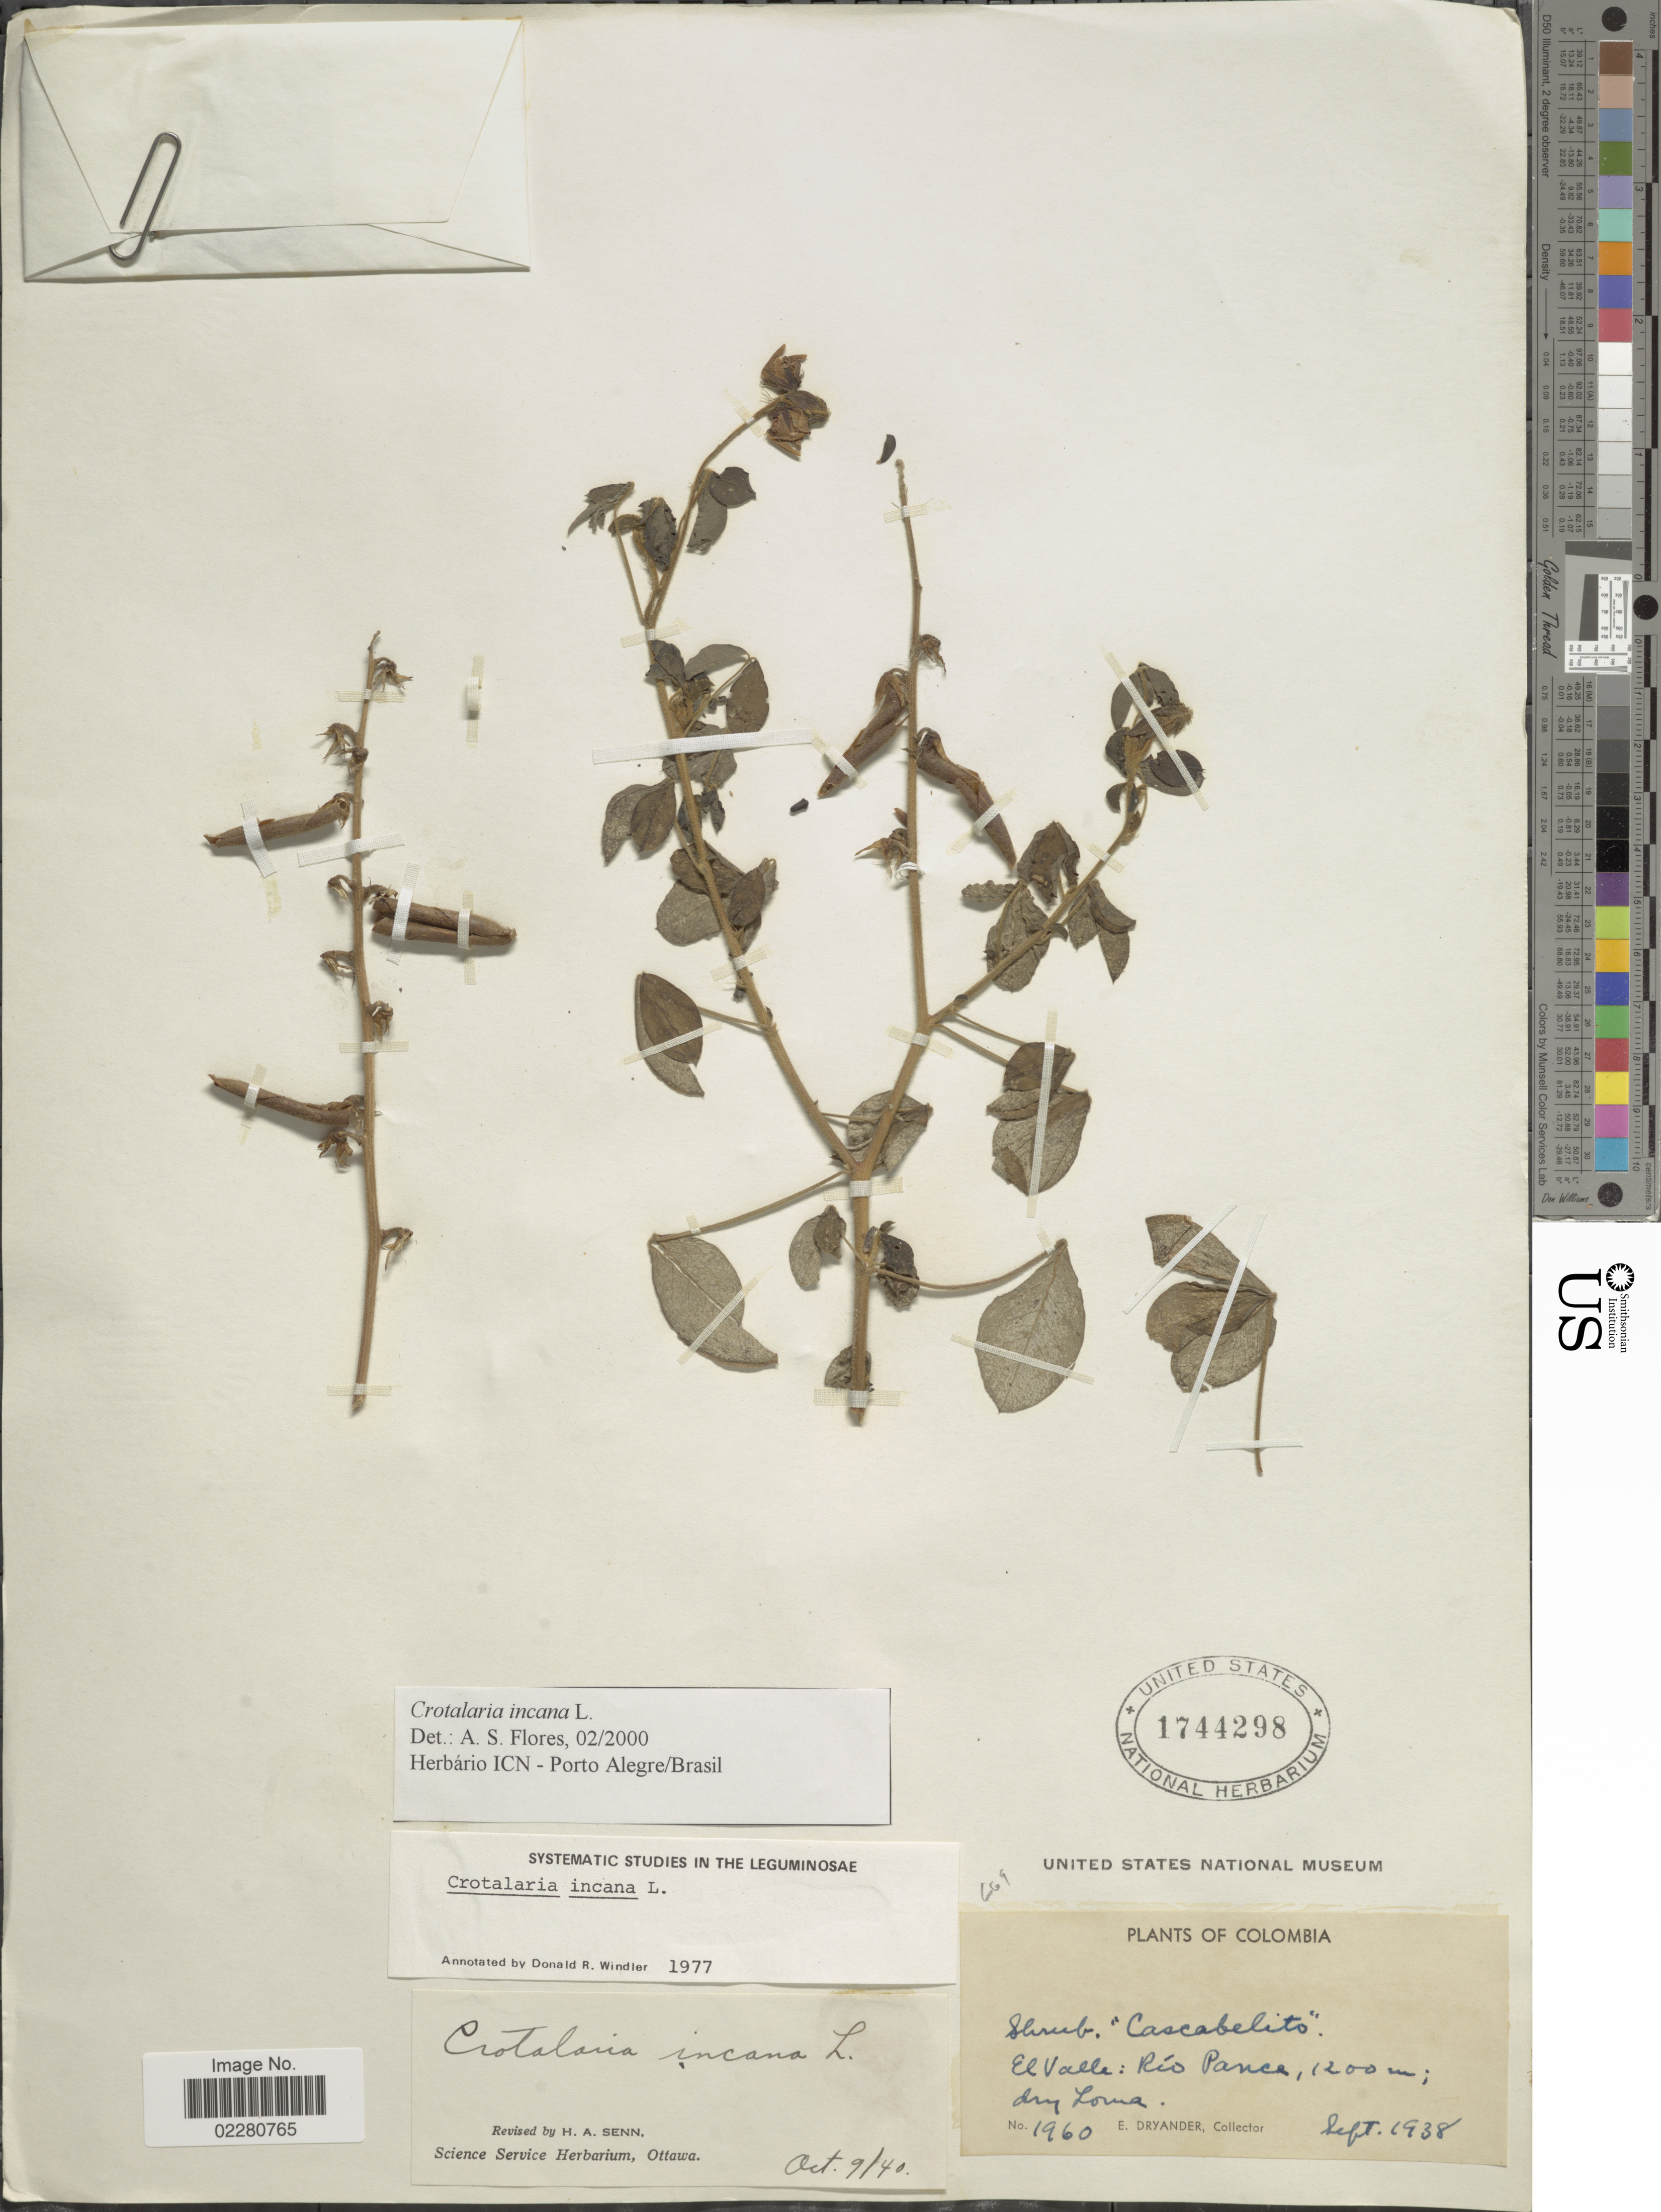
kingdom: Plantae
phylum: Tracheophyta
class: Magnoliopsida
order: Fabales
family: Fabaceae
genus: Crotalaria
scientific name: Crotalaria incana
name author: L.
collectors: E. Dryander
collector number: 1960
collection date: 1938-09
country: Colombia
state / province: Valle del Cauca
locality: El Valle: Río Panca, dry Loma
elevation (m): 1200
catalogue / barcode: US 1744298